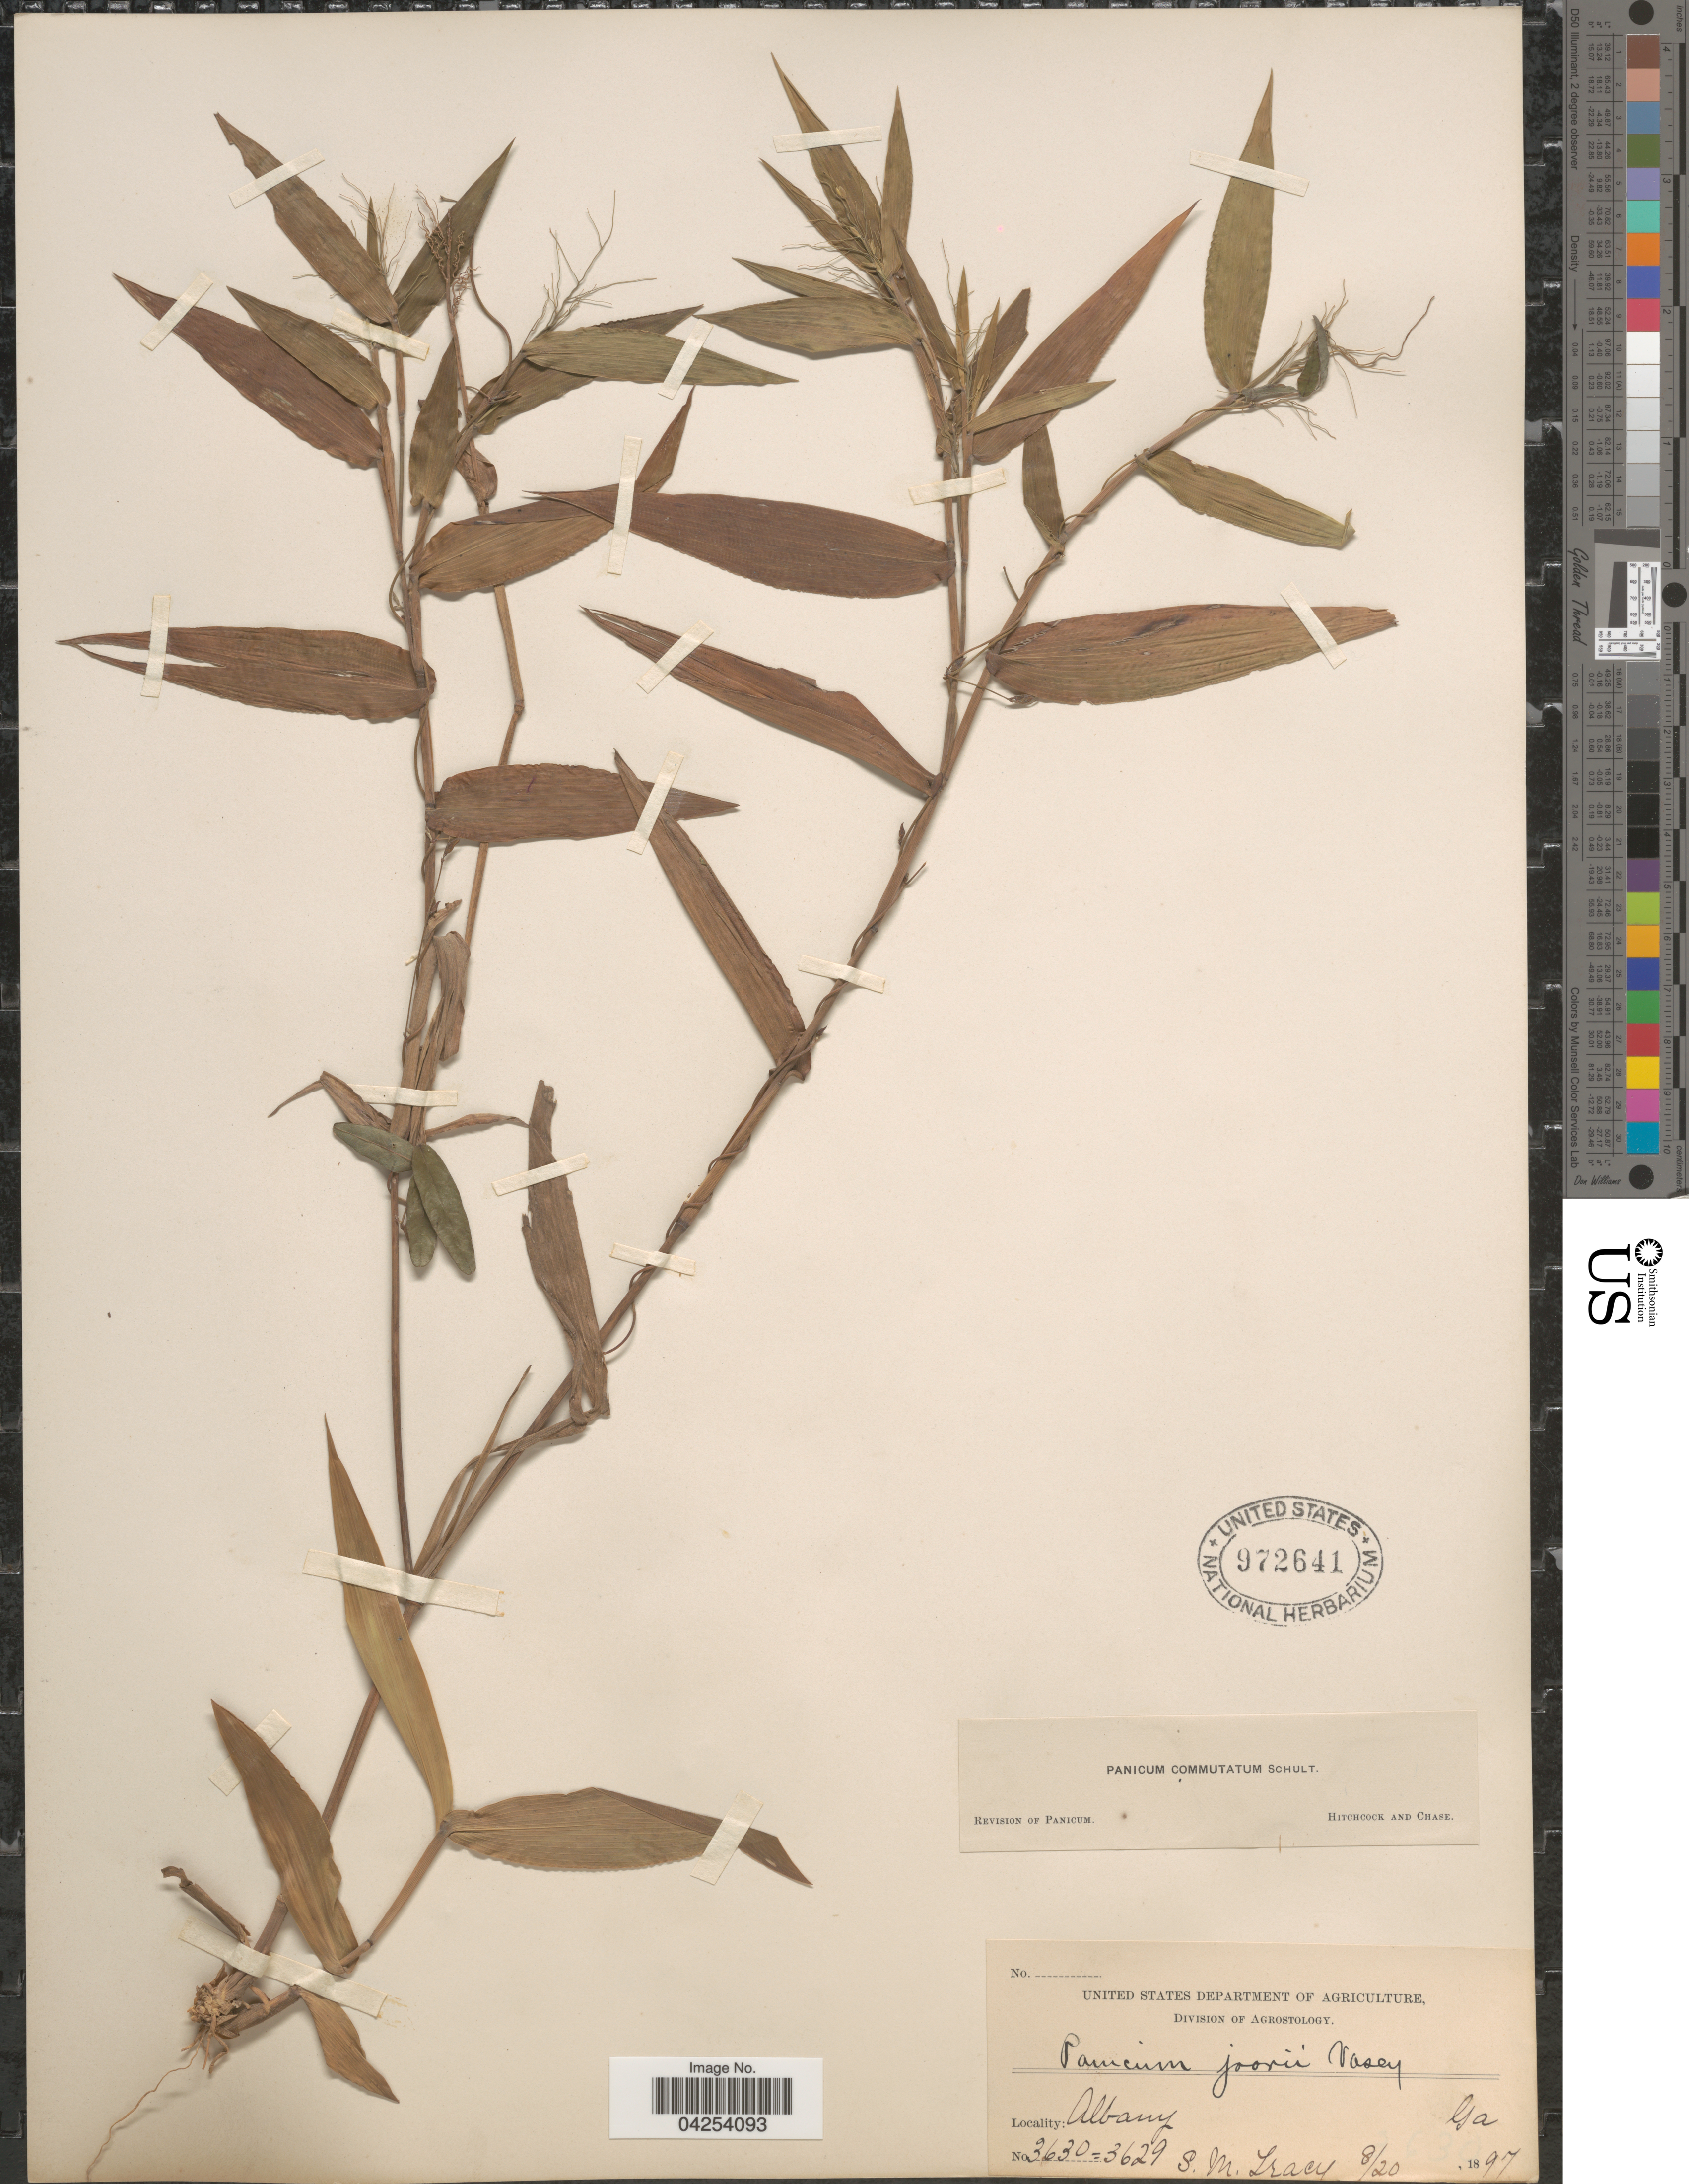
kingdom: Plantae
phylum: Tracheophyta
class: Liliopsida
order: Poales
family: Poaceae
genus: Dichanthelium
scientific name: Dichanthelium commutatum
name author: (Schult.) Gould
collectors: S. M. Tracy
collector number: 3630/3629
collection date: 1897-08-20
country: United States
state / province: Georgia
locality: Albany.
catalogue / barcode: US 972641